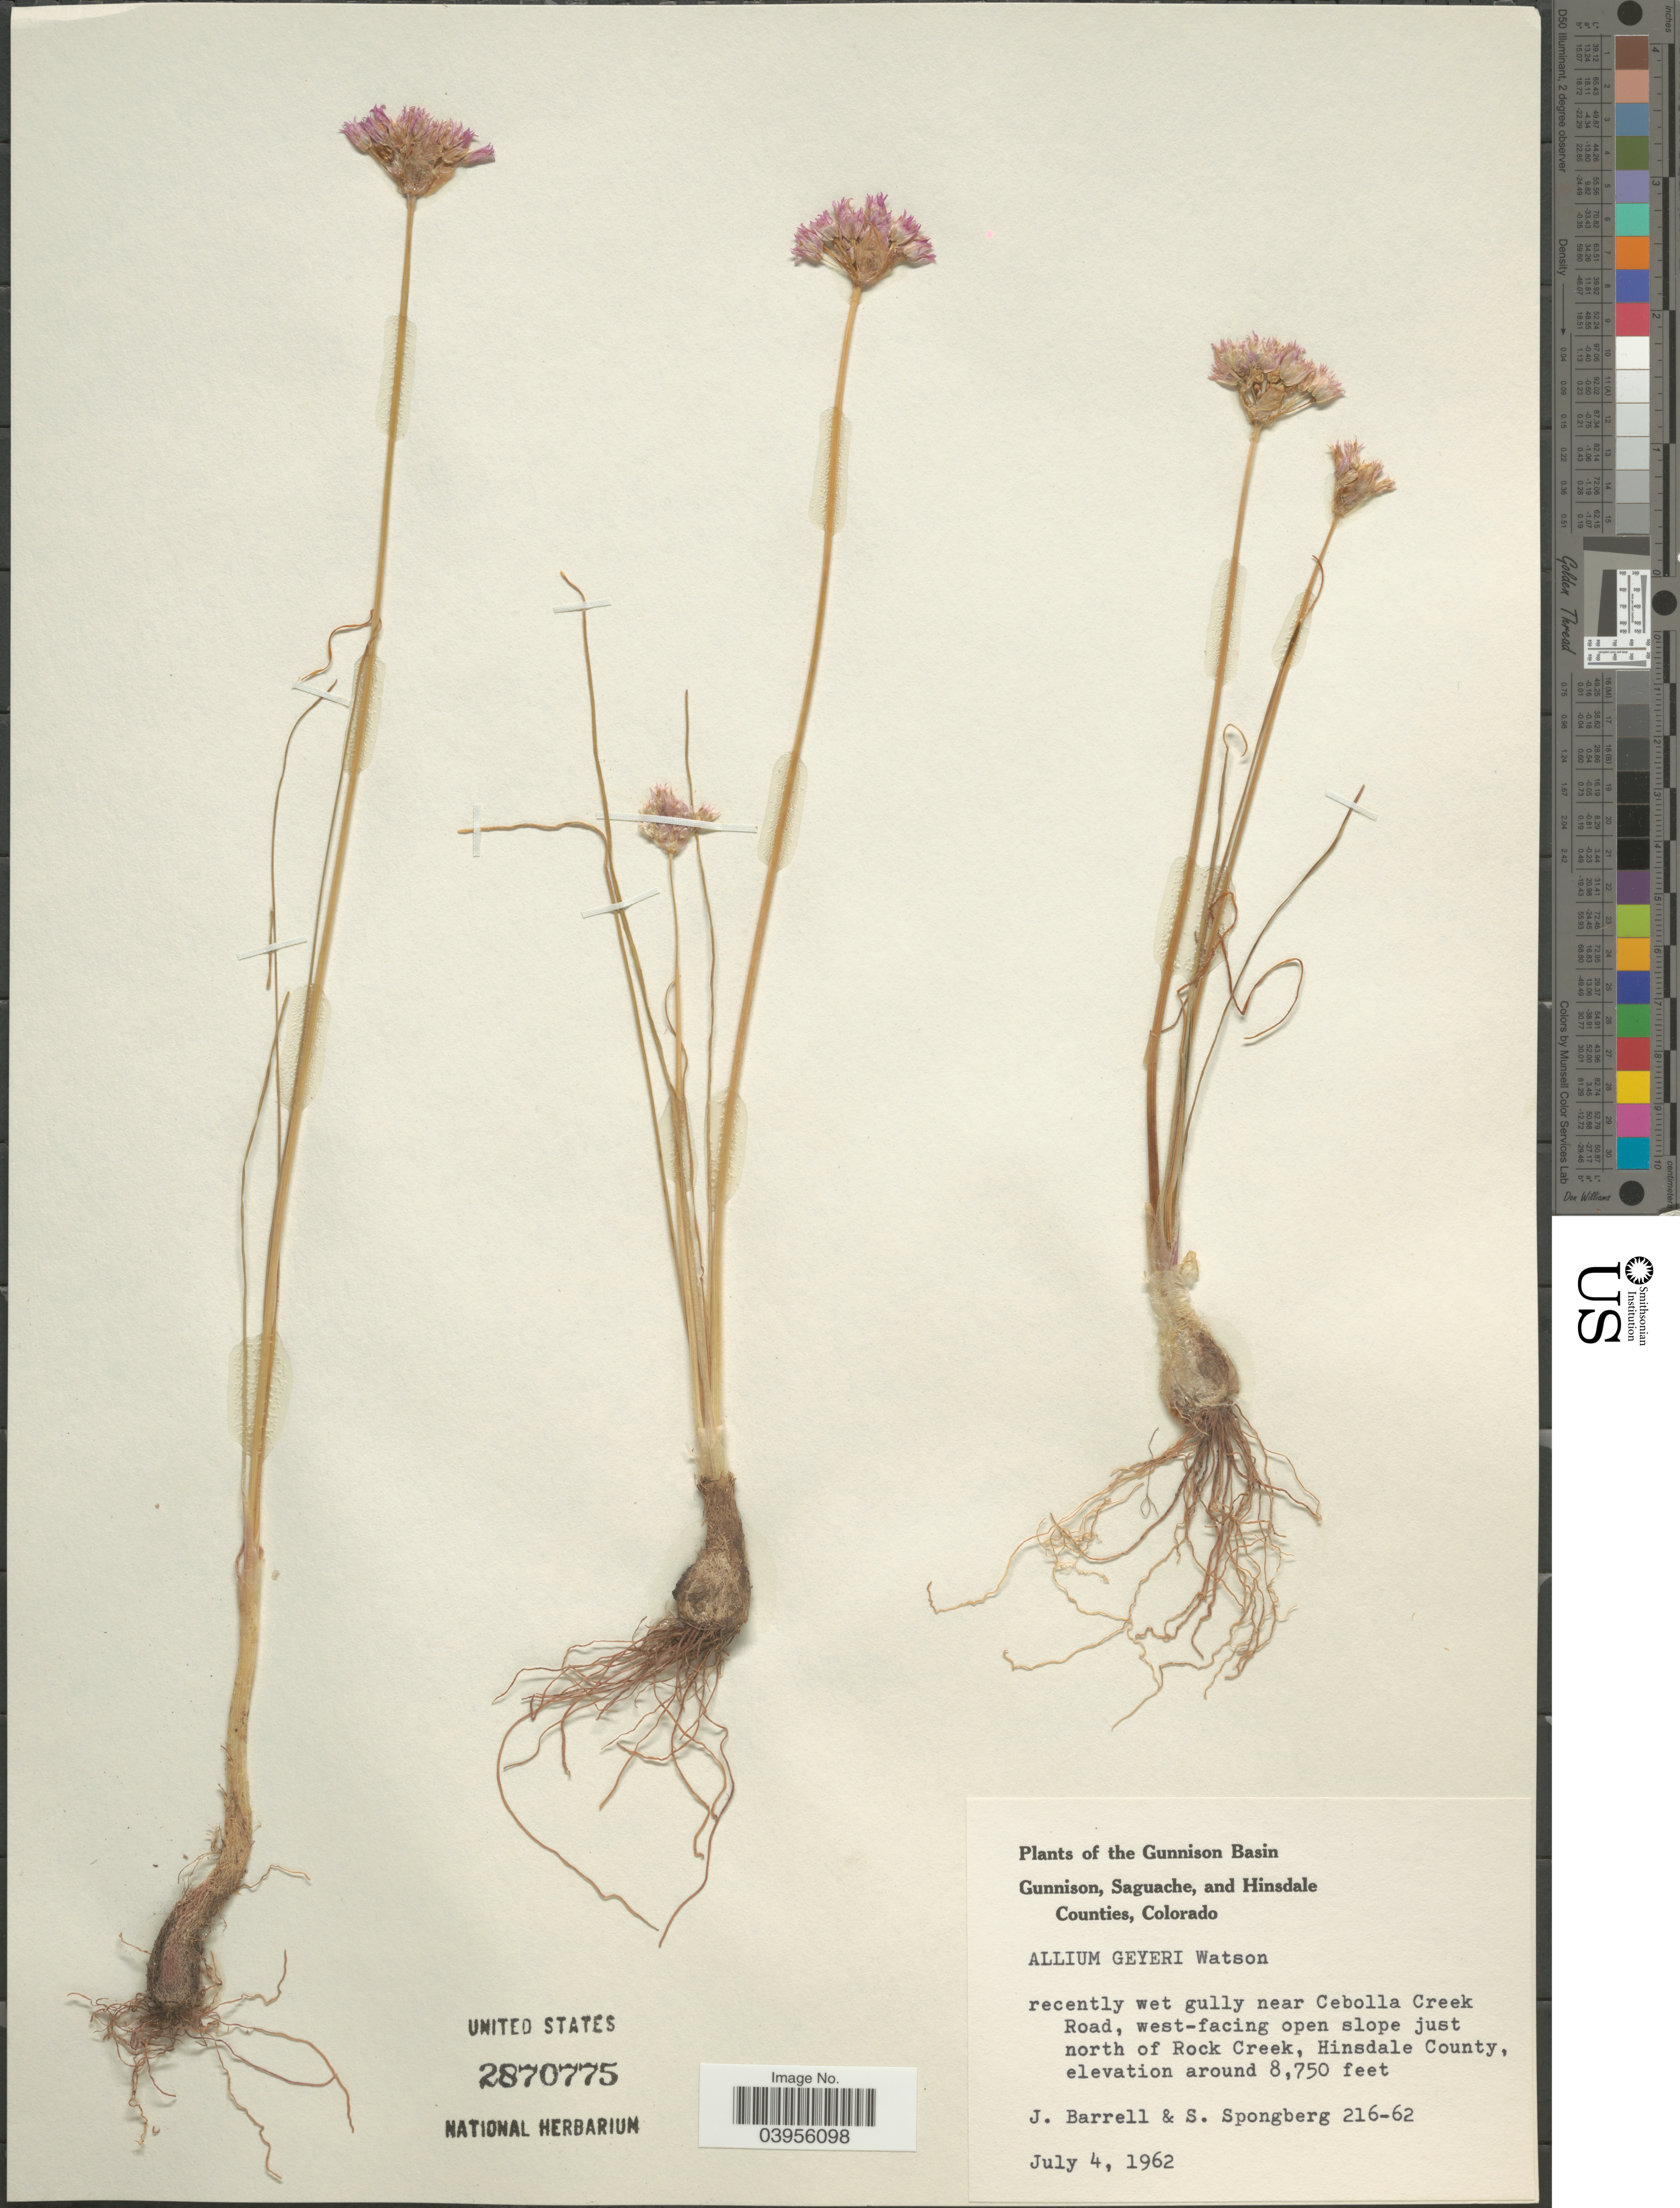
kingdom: Plantae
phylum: Tracheophyta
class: Liliopsida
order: Asparagales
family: Amaryllidaceae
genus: Allium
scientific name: Allium geyeri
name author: S. Watson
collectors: J. Barrell & S. A.Spongberg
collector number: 216-62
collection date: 1962-07-04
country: United States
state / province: Colorado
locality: The Gunnison Basin. Recently wet gully near Cebolla Creek Road, west-facing open slope just north of Rock Creek, Hinsdale County.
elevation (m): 2667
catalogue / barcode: US 2870775